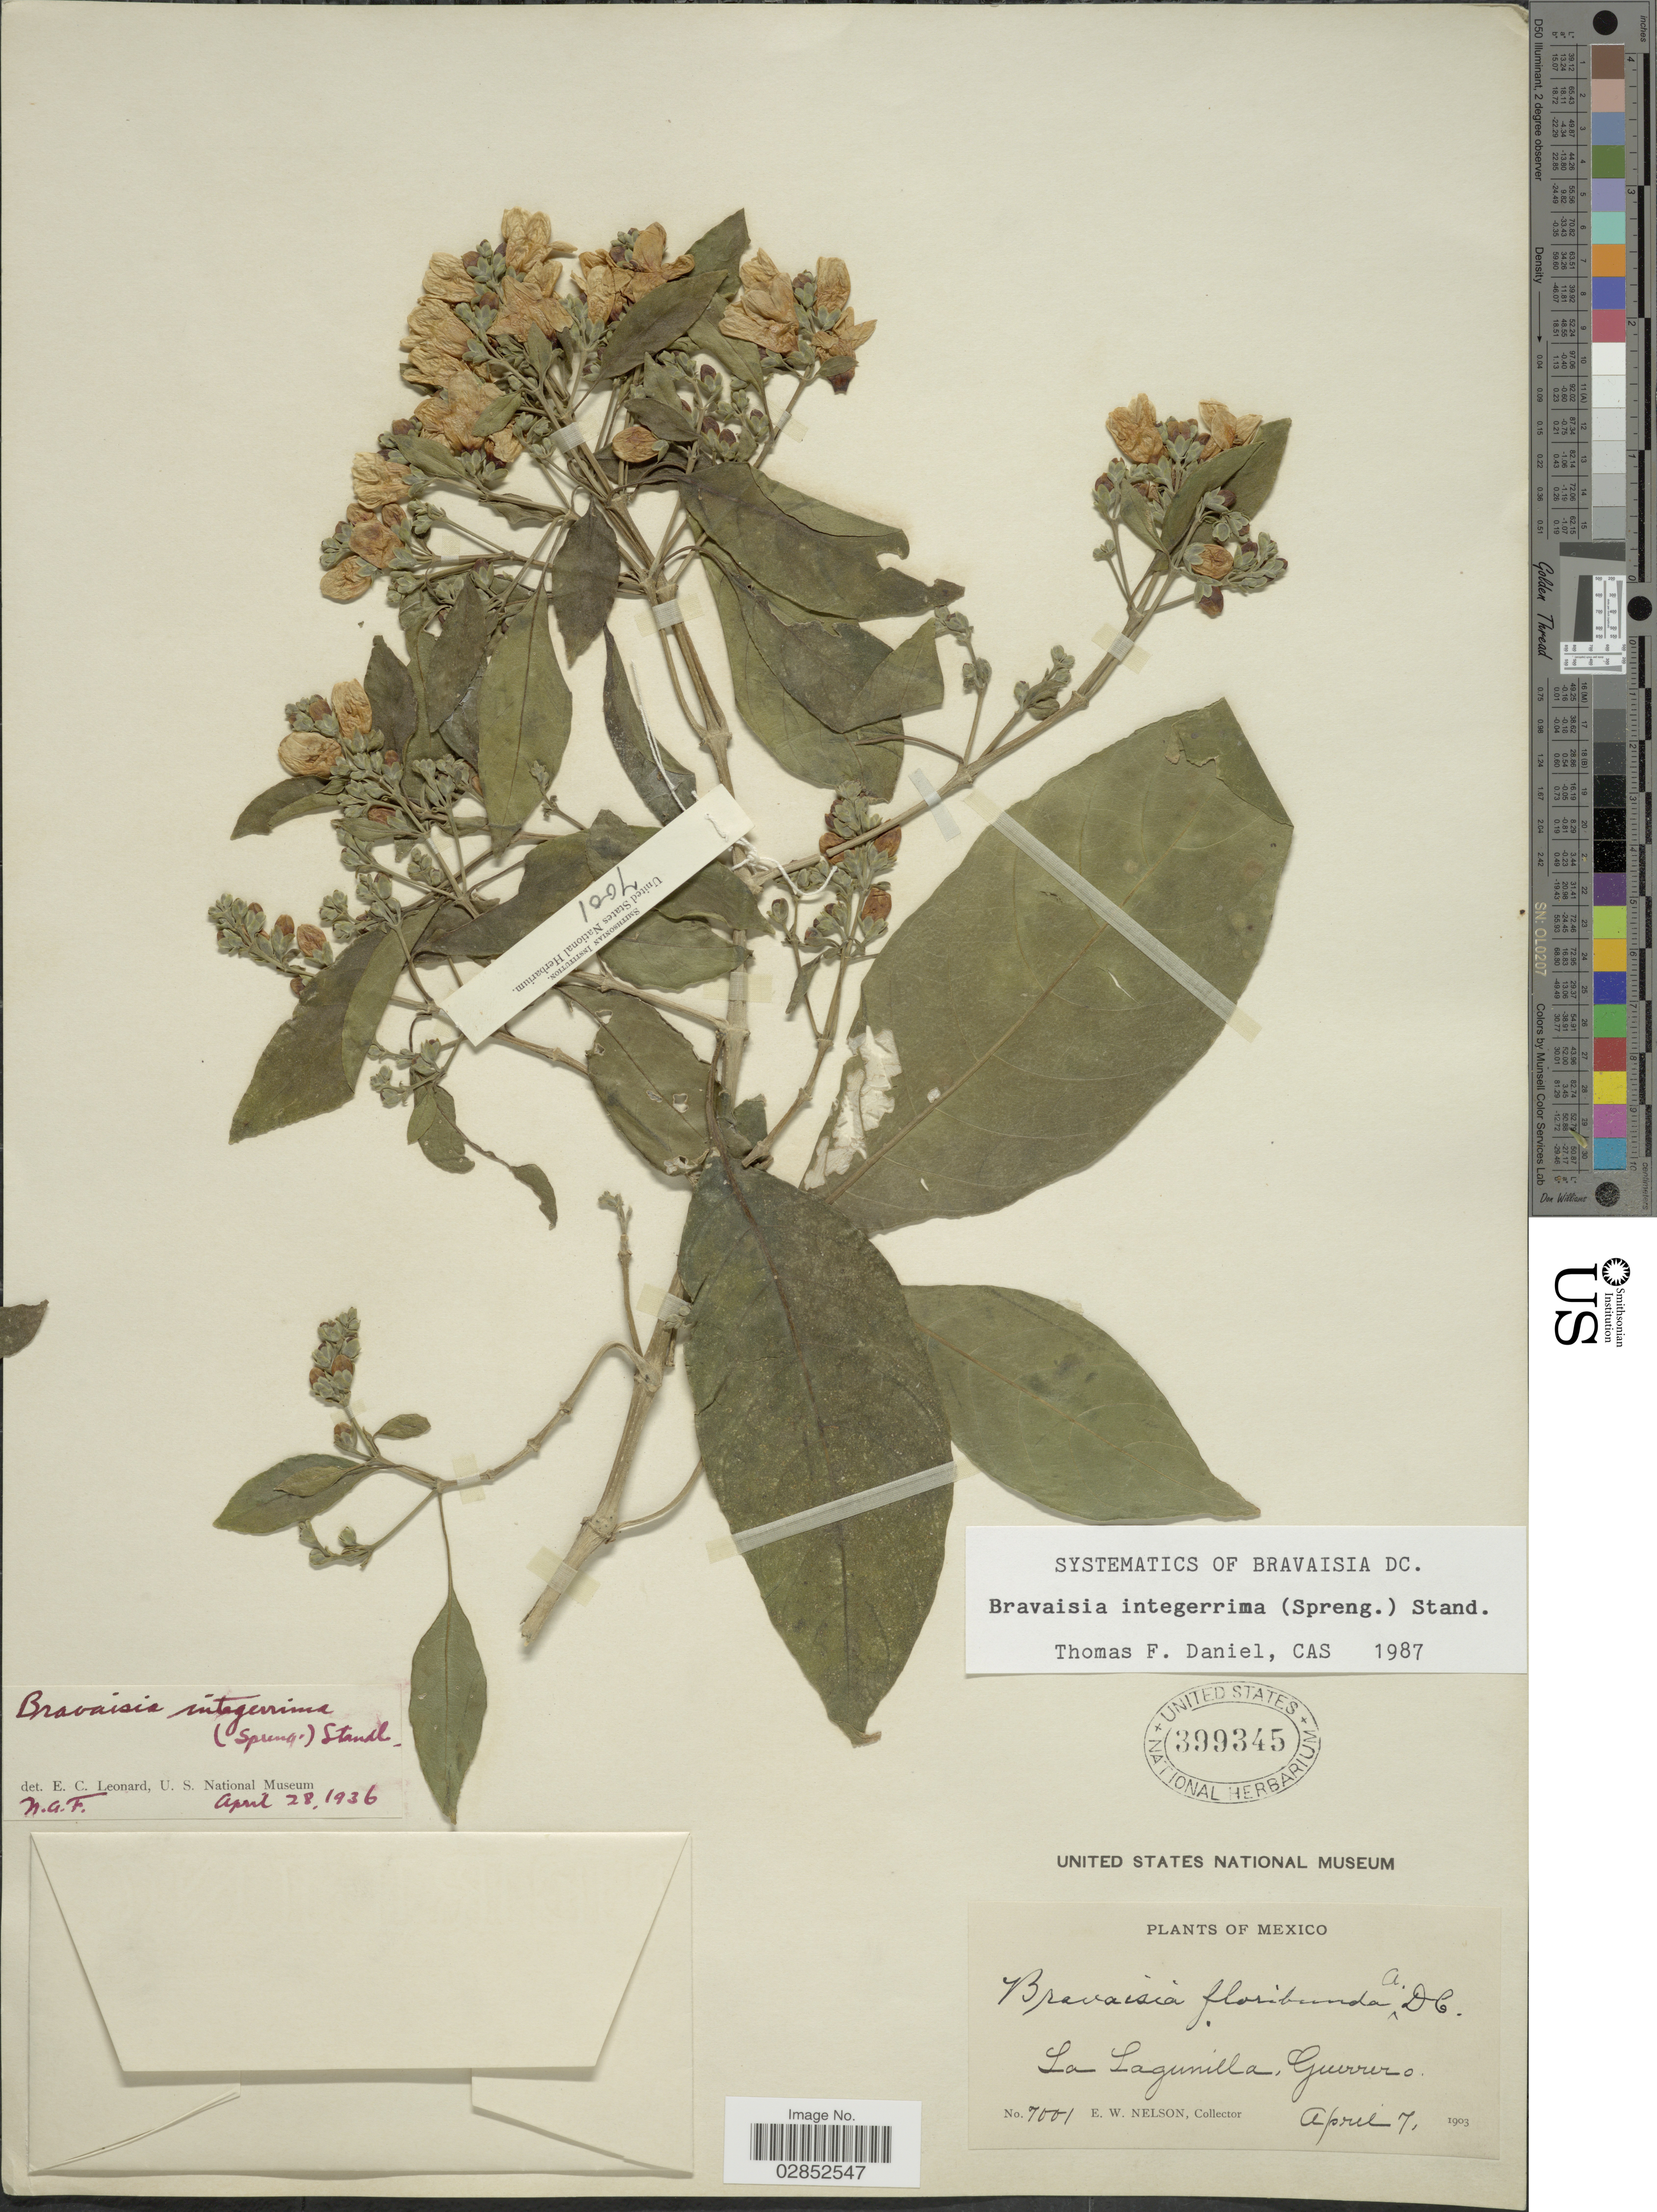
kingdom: Plantae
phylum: Tracheophyta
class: Magnoliopsida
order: Lamiales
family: Acanthaceae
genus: Bravaisia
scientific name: Bravaisia integerrima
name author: (Spreng.) Standl.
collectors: E. W. Nelson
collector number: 7001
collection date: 1903-04-07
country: Mexico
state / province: Guerrero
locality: La Lagunilla.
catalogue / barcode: US 399345